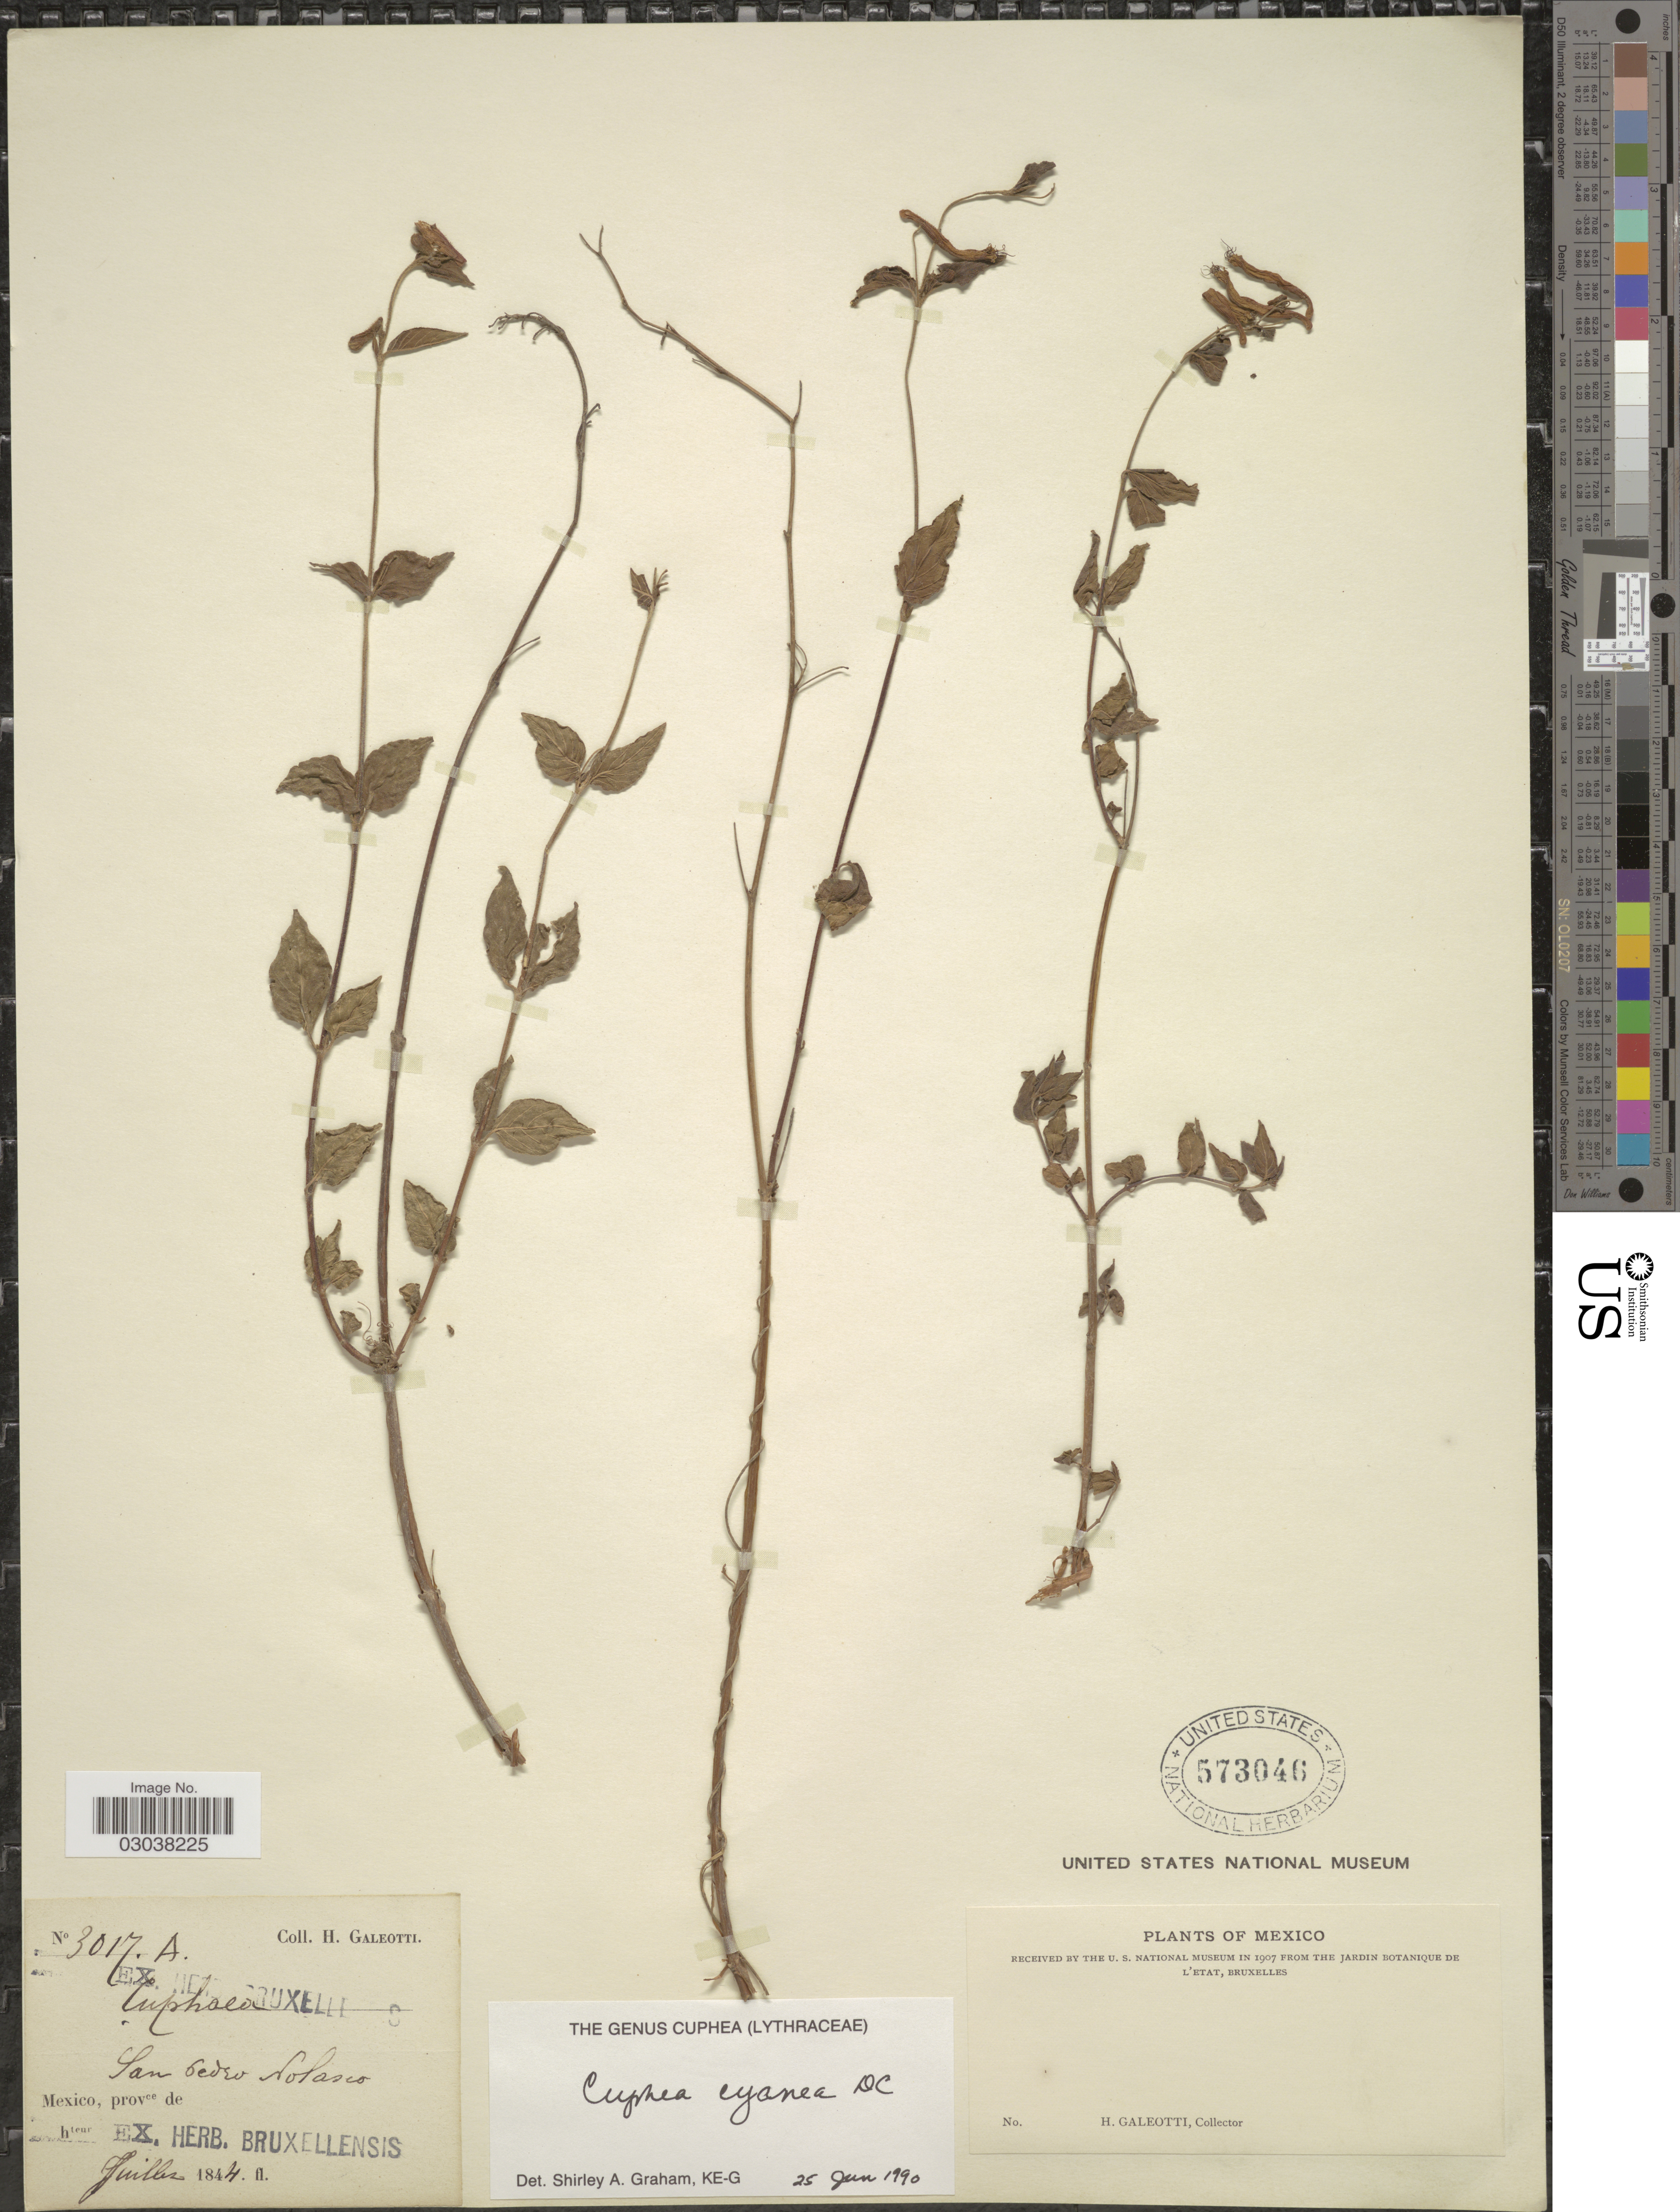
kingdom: Plantae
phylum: Tracheophyta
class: Magnoliopsida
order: Myrtales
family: Lythraceae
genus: Cuphea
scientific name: Cuphea cyanea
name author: DC.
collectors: H. G. Galeotti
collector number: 3017 A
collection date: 1844-07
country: Mexico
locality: San Cedro Nolasco. Mexico, provce de hteur.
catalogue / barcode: US 573046